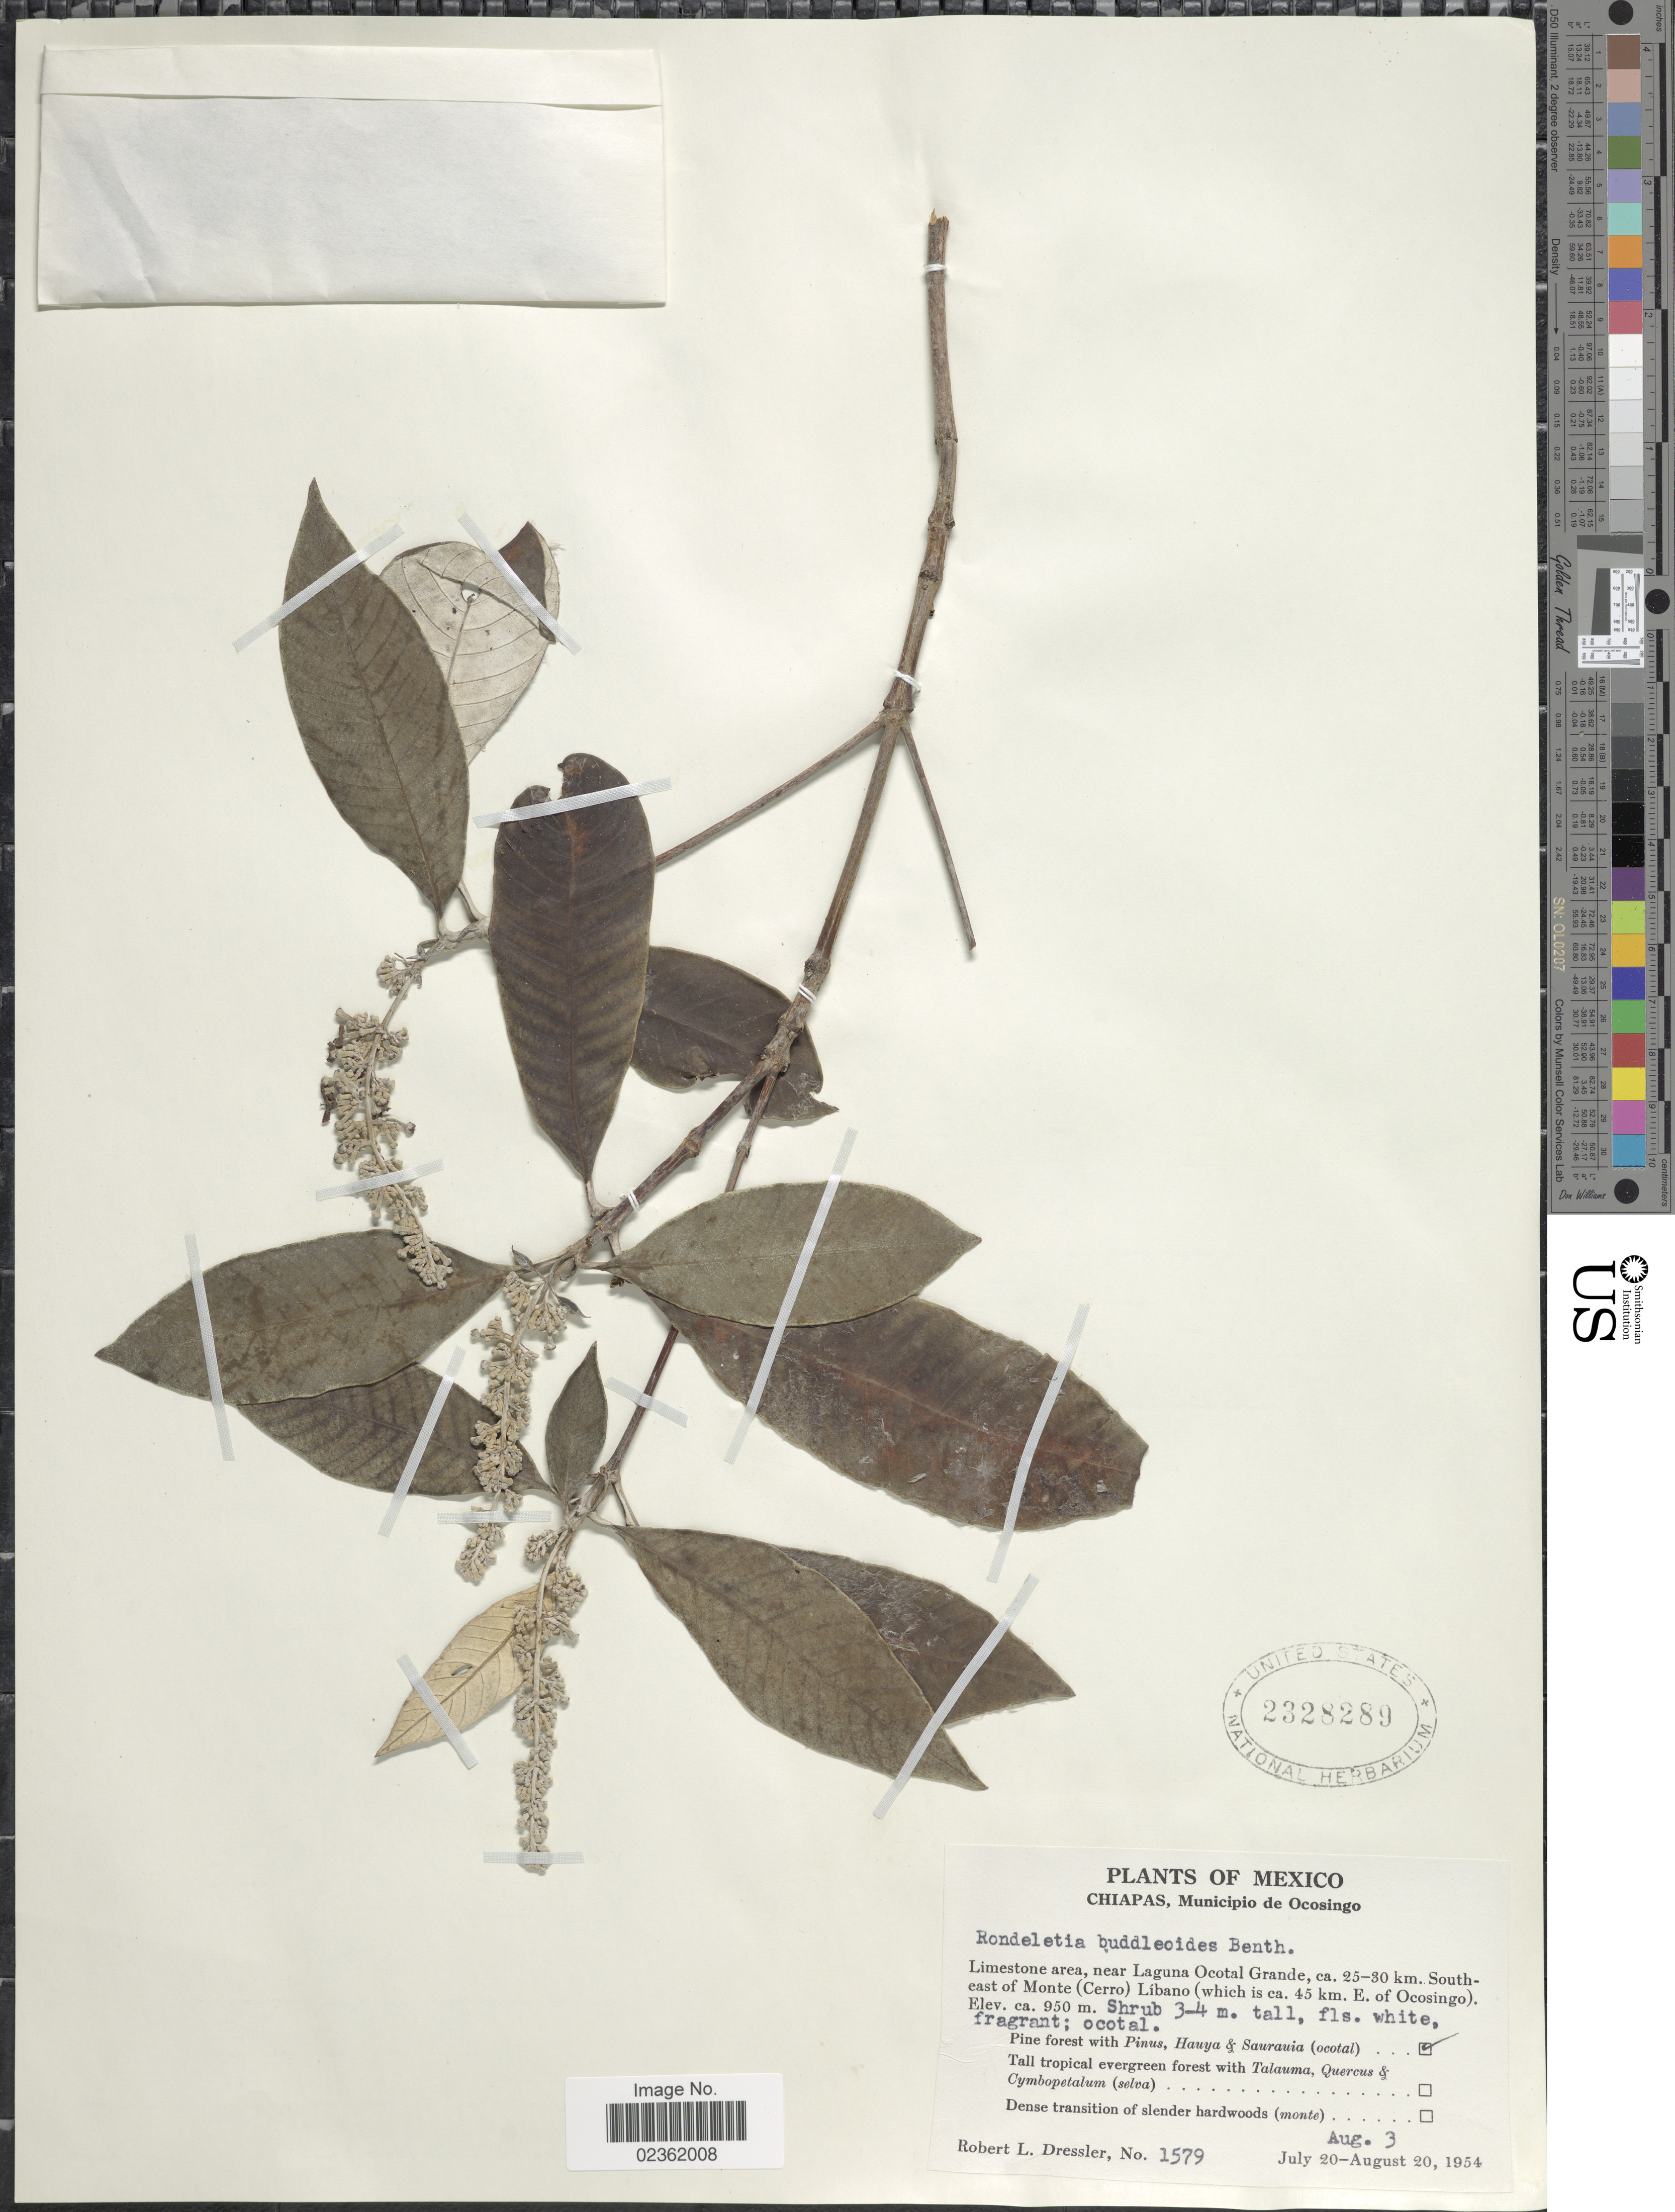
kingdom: Plantae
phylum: Tracheophyta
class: Magnoliopsida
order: Gentianales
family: Rubiaceae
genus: Rondeletia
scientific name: Rondeletia buddleioides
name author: Benth.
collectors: R. Dressler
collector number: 1579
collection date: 1954-08-03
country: Mexico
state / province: Chiapas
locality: Municipio de Osingo, Limestone area, near Laguna Ocotal Grande, ca. 25-30 km. South-east of Monte (Cerro) Libano (which is ca. 45 km. E. of Ocosingo).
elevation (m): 950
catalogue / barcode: US 2328289